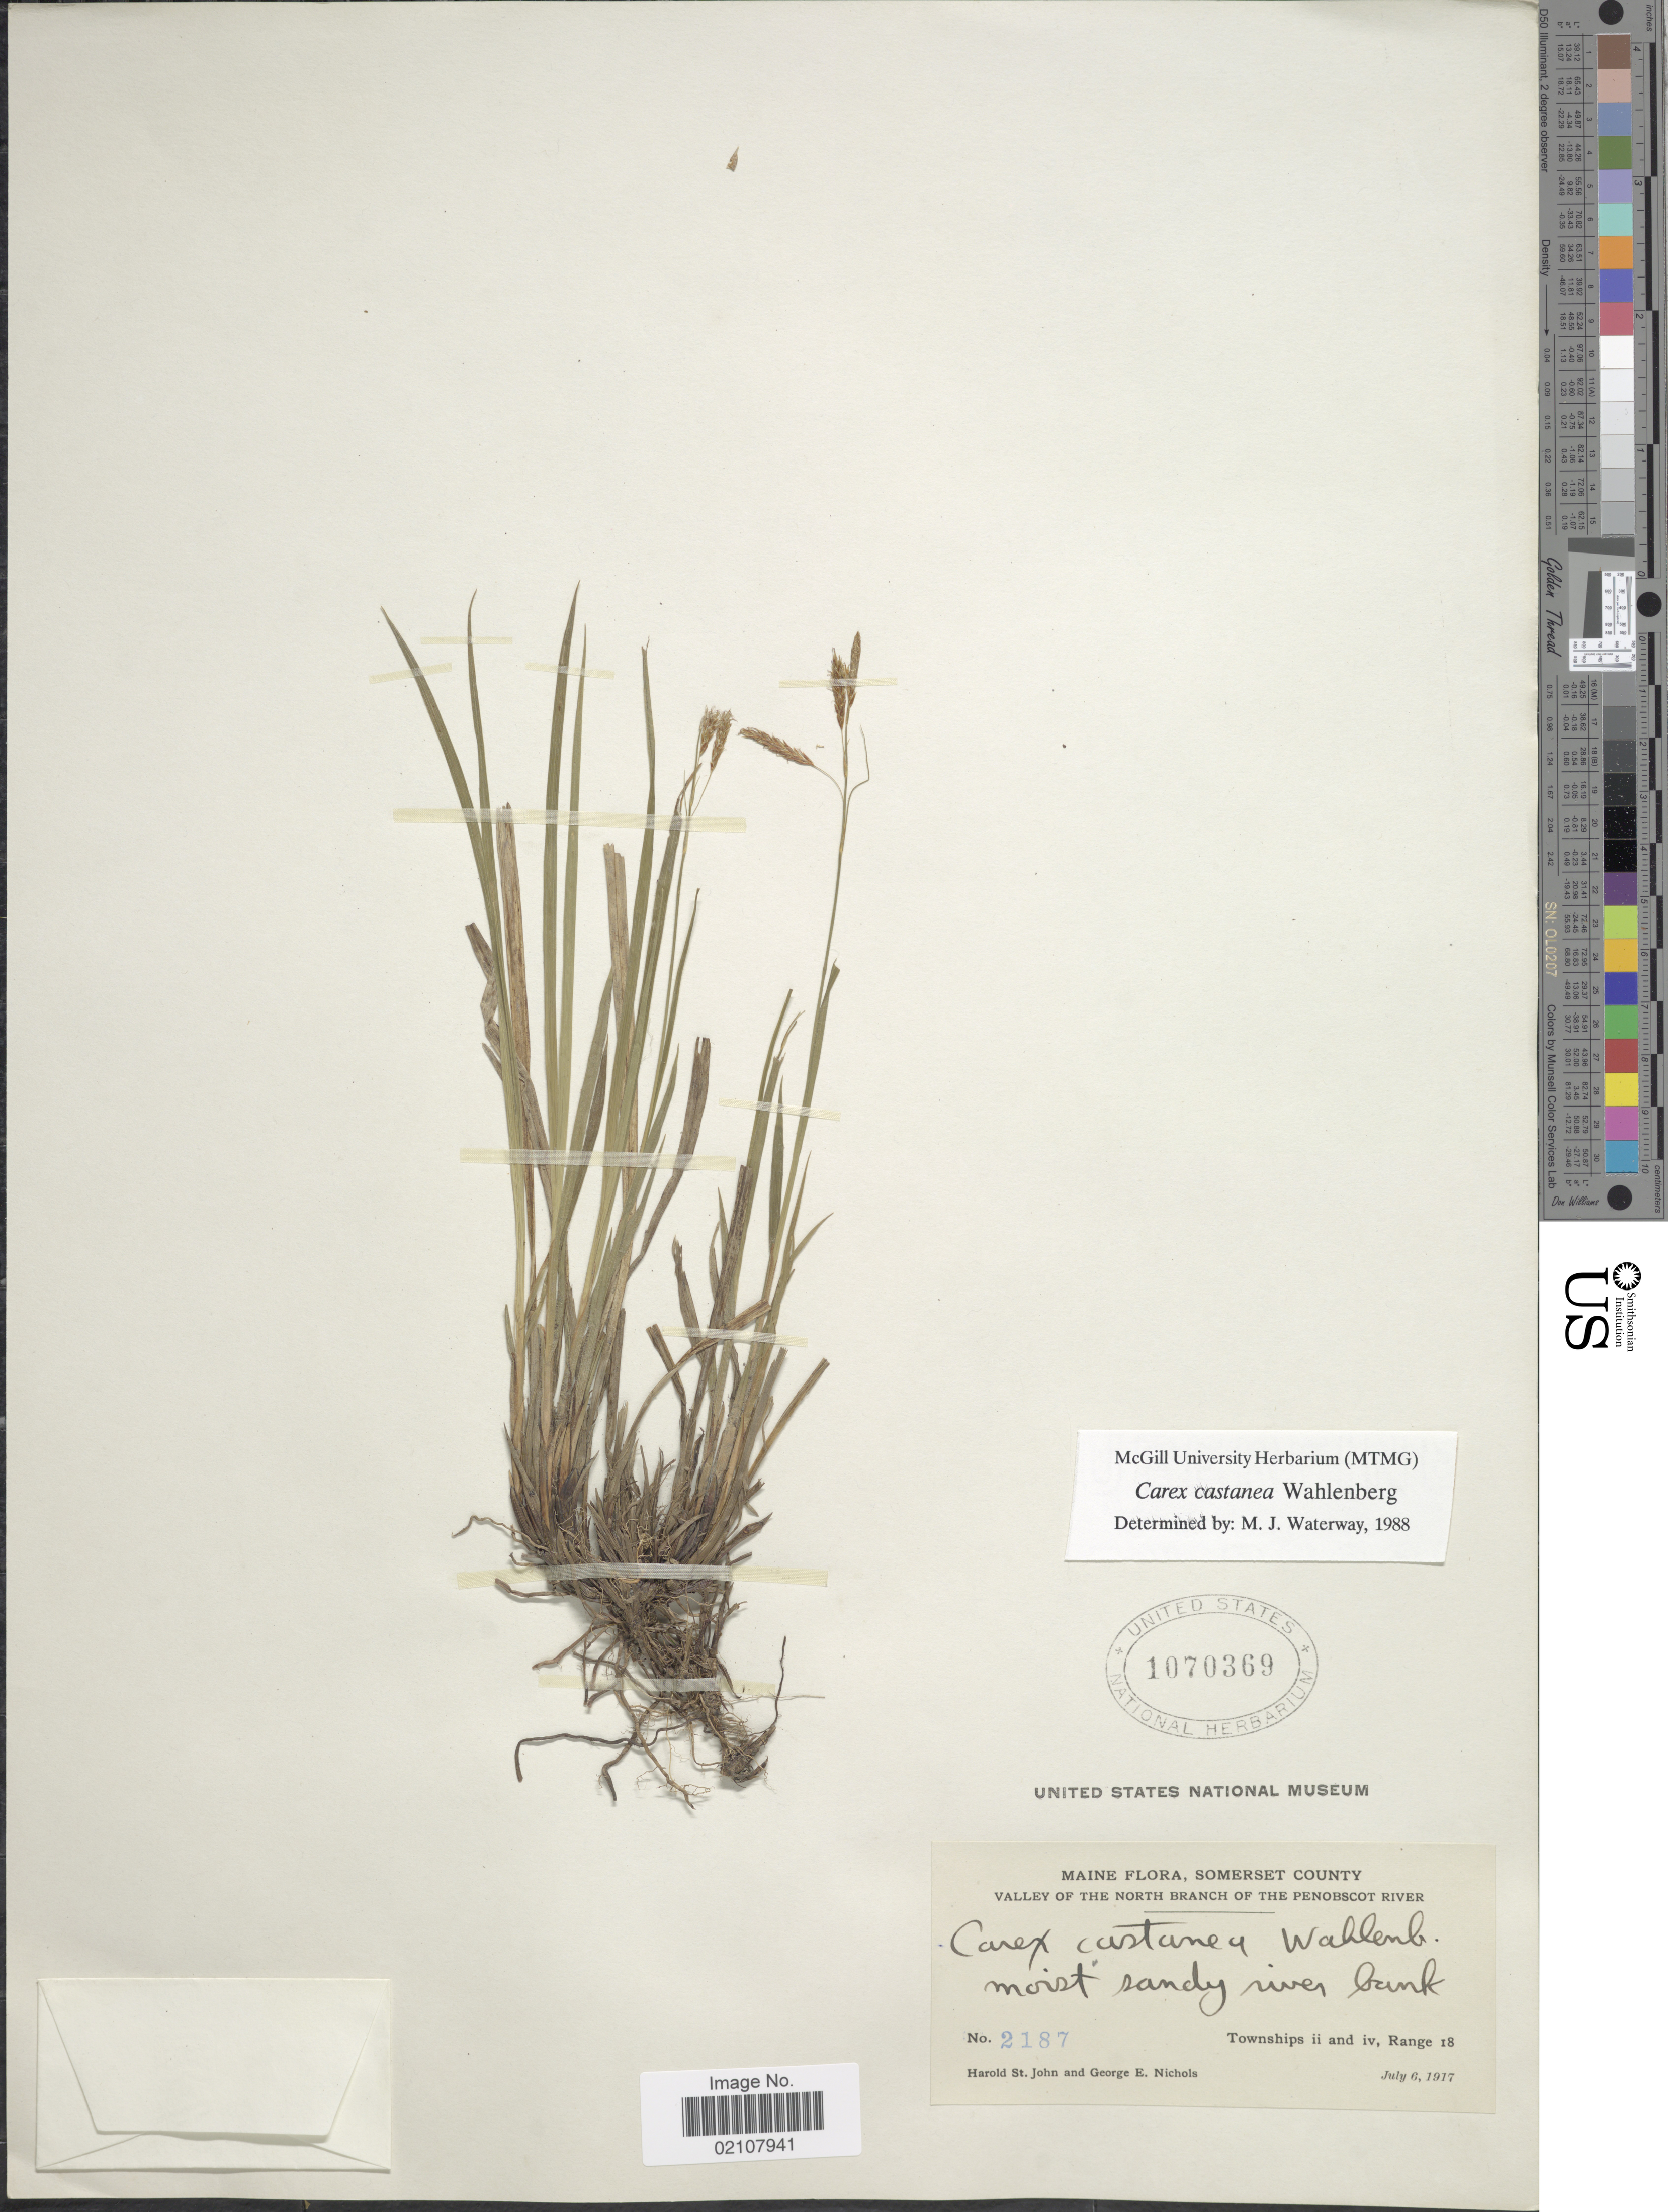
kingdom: Plantae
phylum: Tracheophyta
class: Liliopsida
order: Poales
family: Cyperaceae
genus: Carex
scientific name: Carex castanea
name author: Wahlenb.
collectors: H. St. John & G. E. Nichols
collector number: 2187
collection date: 1917-07-06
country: United States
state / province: Maine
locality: Somerset County, Valley of The North Branch of The Penobscot River, Yownship ii and iv, Range 18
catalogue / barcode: US 1070369